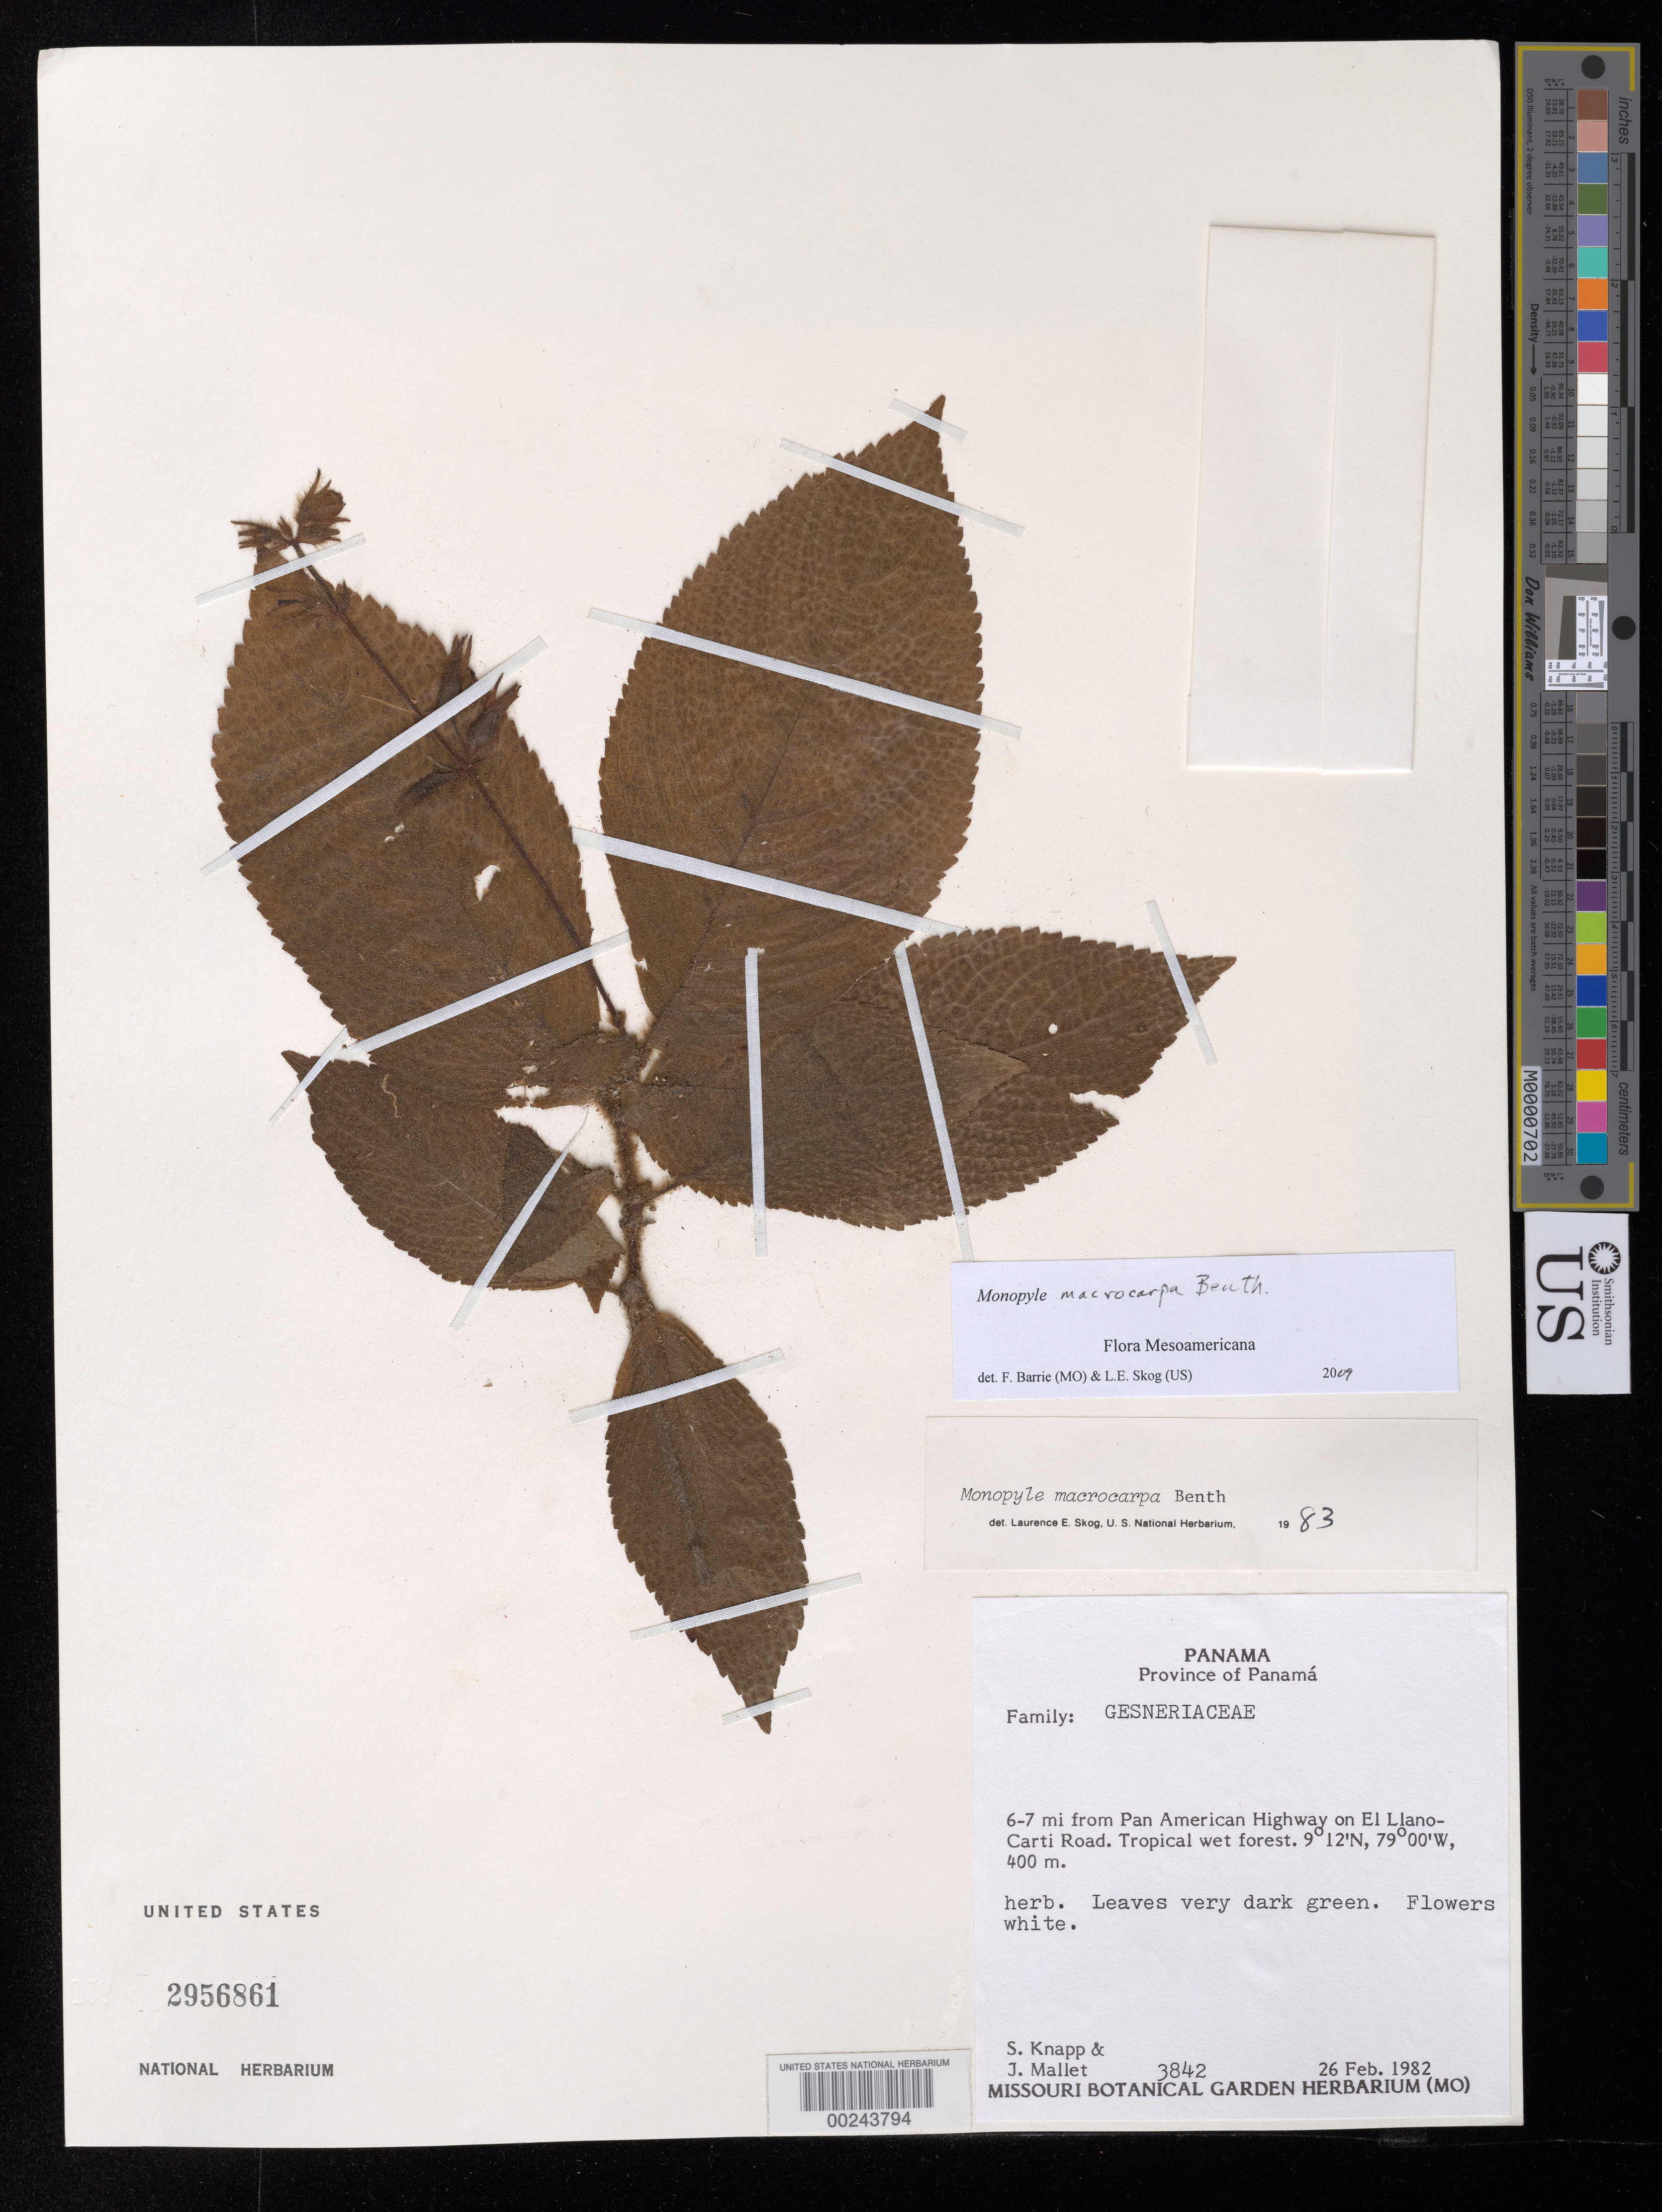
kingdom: Plantae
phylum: Tracheophyta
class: Magnoliopsida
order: Lamiales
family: Gesneriaceae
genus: Monopyle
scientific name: Monopyle macrocarpa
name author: Benth.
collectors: S. Knapp & J. Mallet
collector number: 3842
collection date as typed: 26 Feb 1982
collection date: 1982-02-26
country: Panama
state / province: Panamá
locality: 6-7 mi from Panamerican highway on El Llano-Carti road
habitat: Tropical wet forest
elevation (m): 400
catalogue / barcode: US 2956861